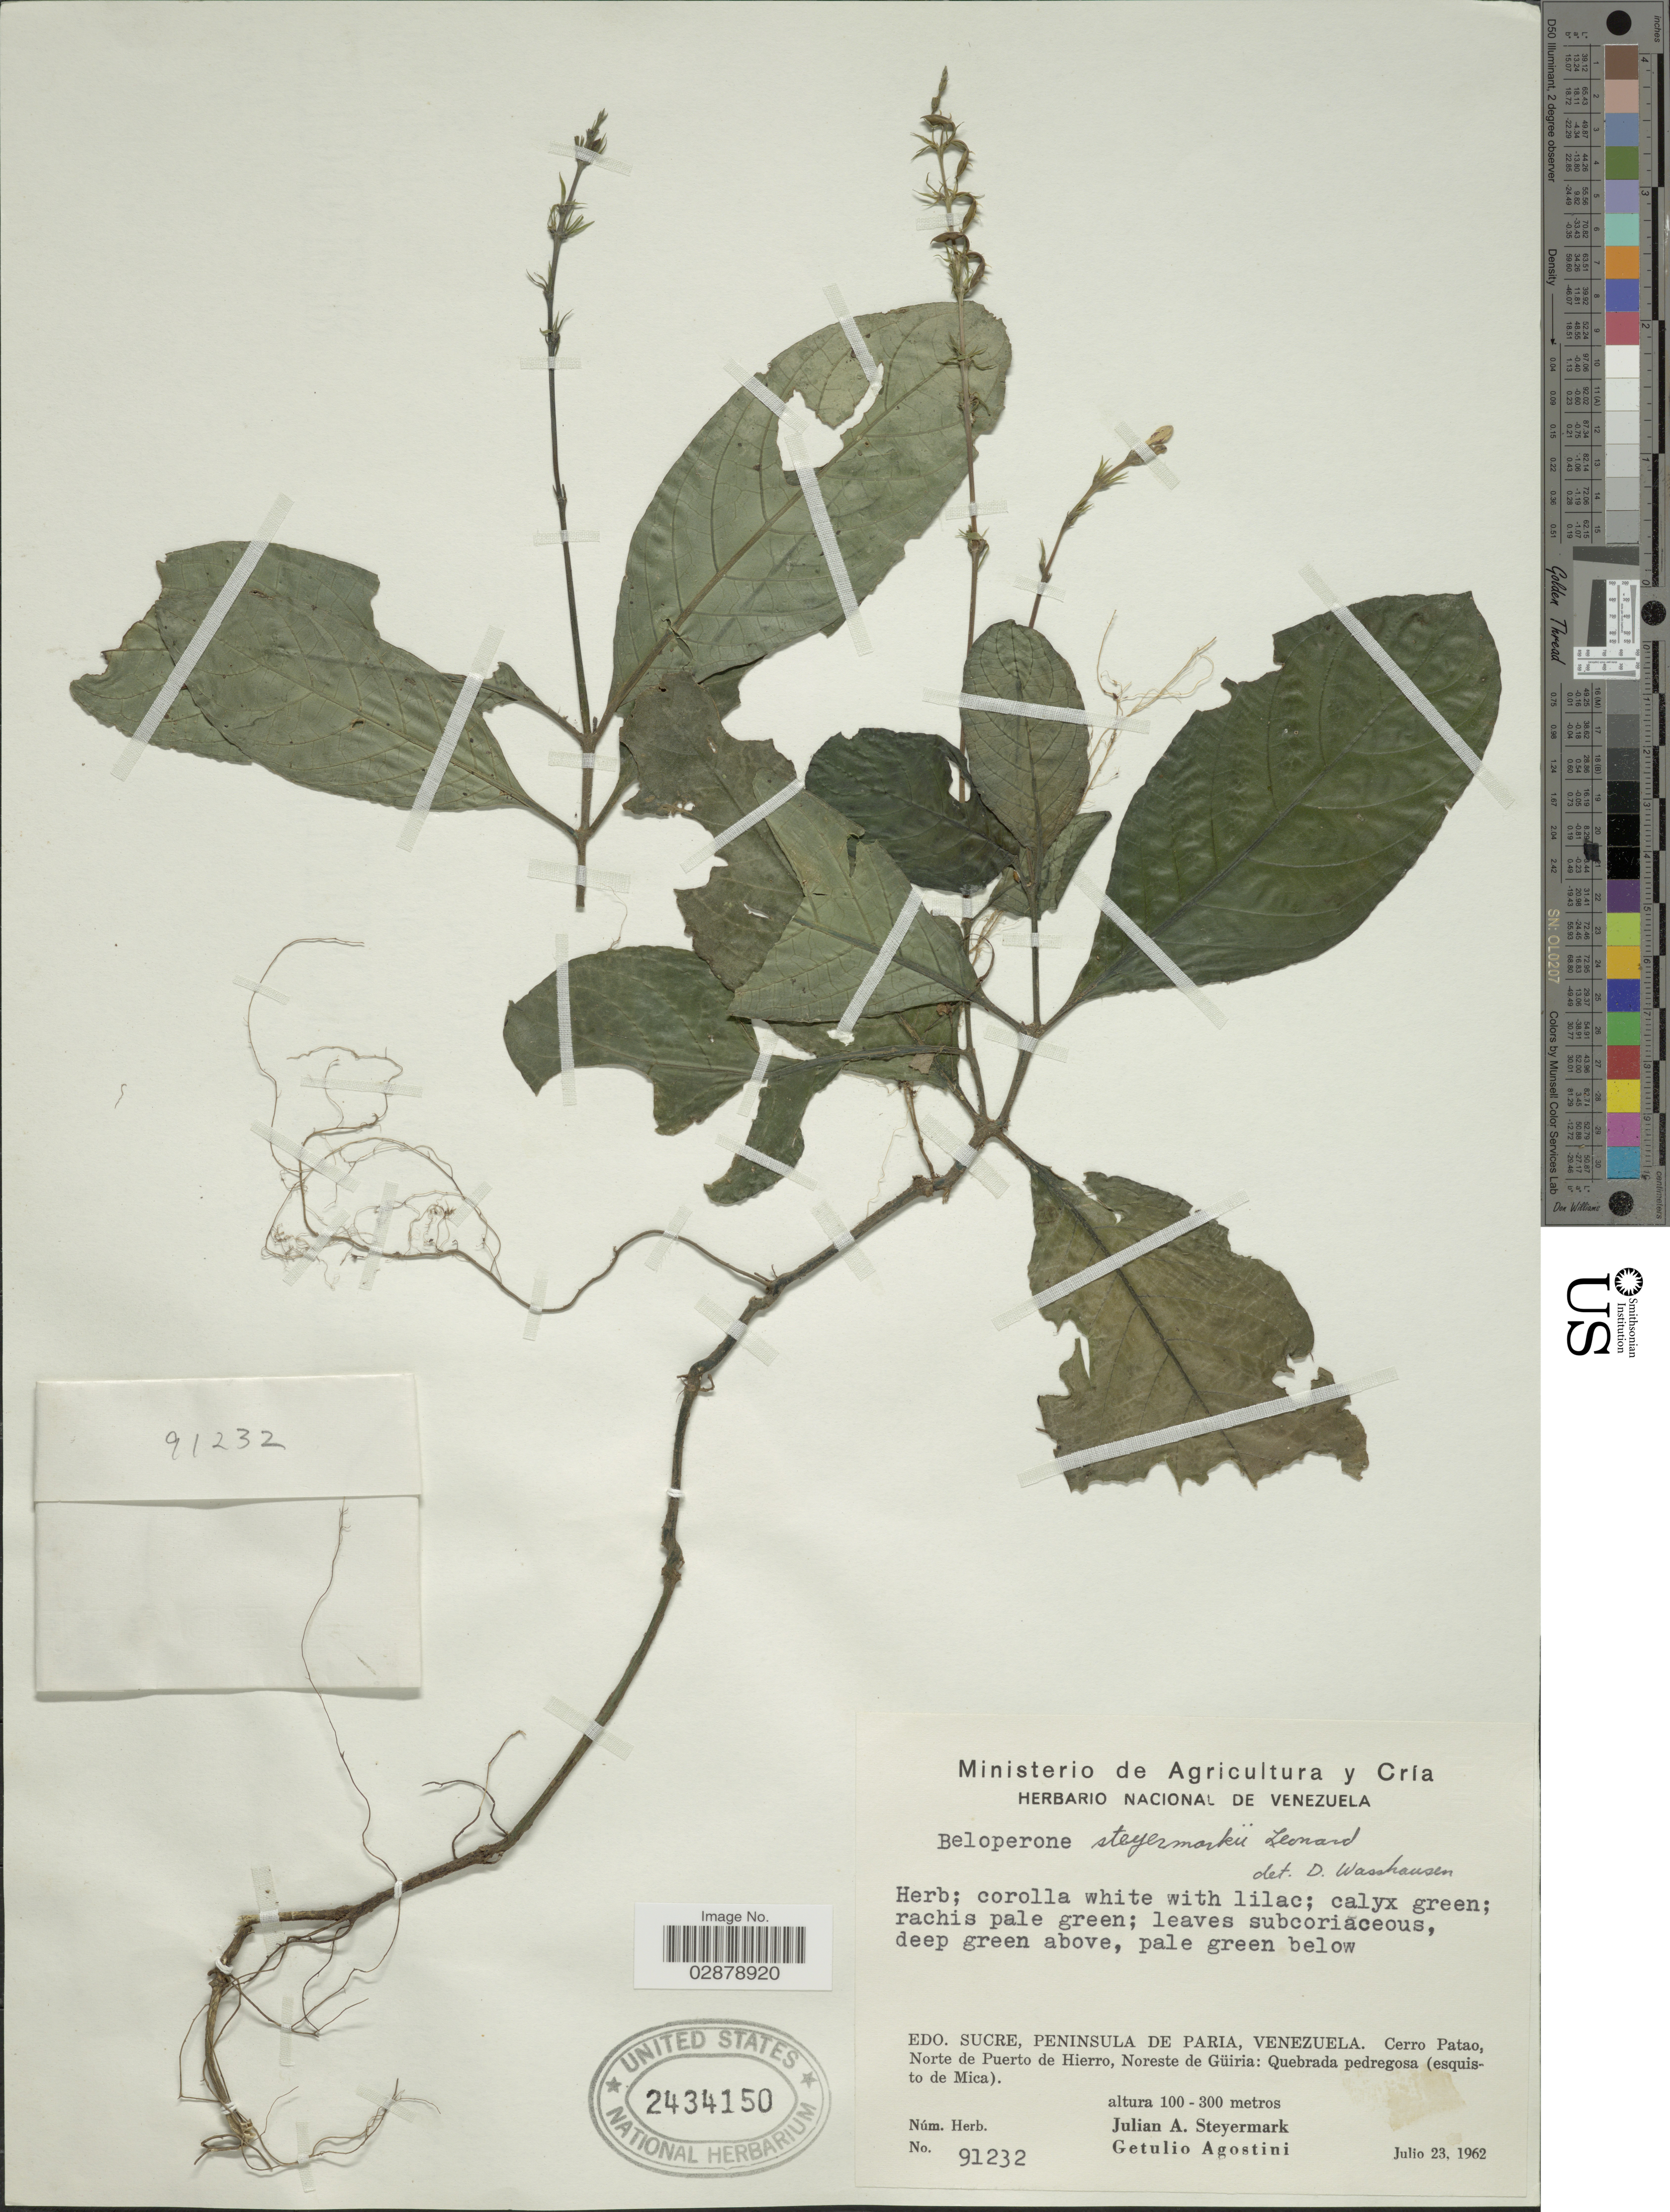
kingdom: Plantae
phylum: Tracheophyta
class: Magnoliopsida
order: Lamiales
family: Acanthaceae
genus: Justicia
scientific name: Justicia effusa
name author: D.N. Gibson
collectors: J. Steyermark & G. Agostini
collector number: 91232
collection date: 1962-07-23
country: Venezuela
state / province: Sucre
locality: Peninsula de Paria. Cerro Patao, Norte de Puerto de Hierro, Noreste de Güira: Quebrada pedregosa (esquisto de Mica).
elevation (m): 100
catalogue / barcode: US 2434150